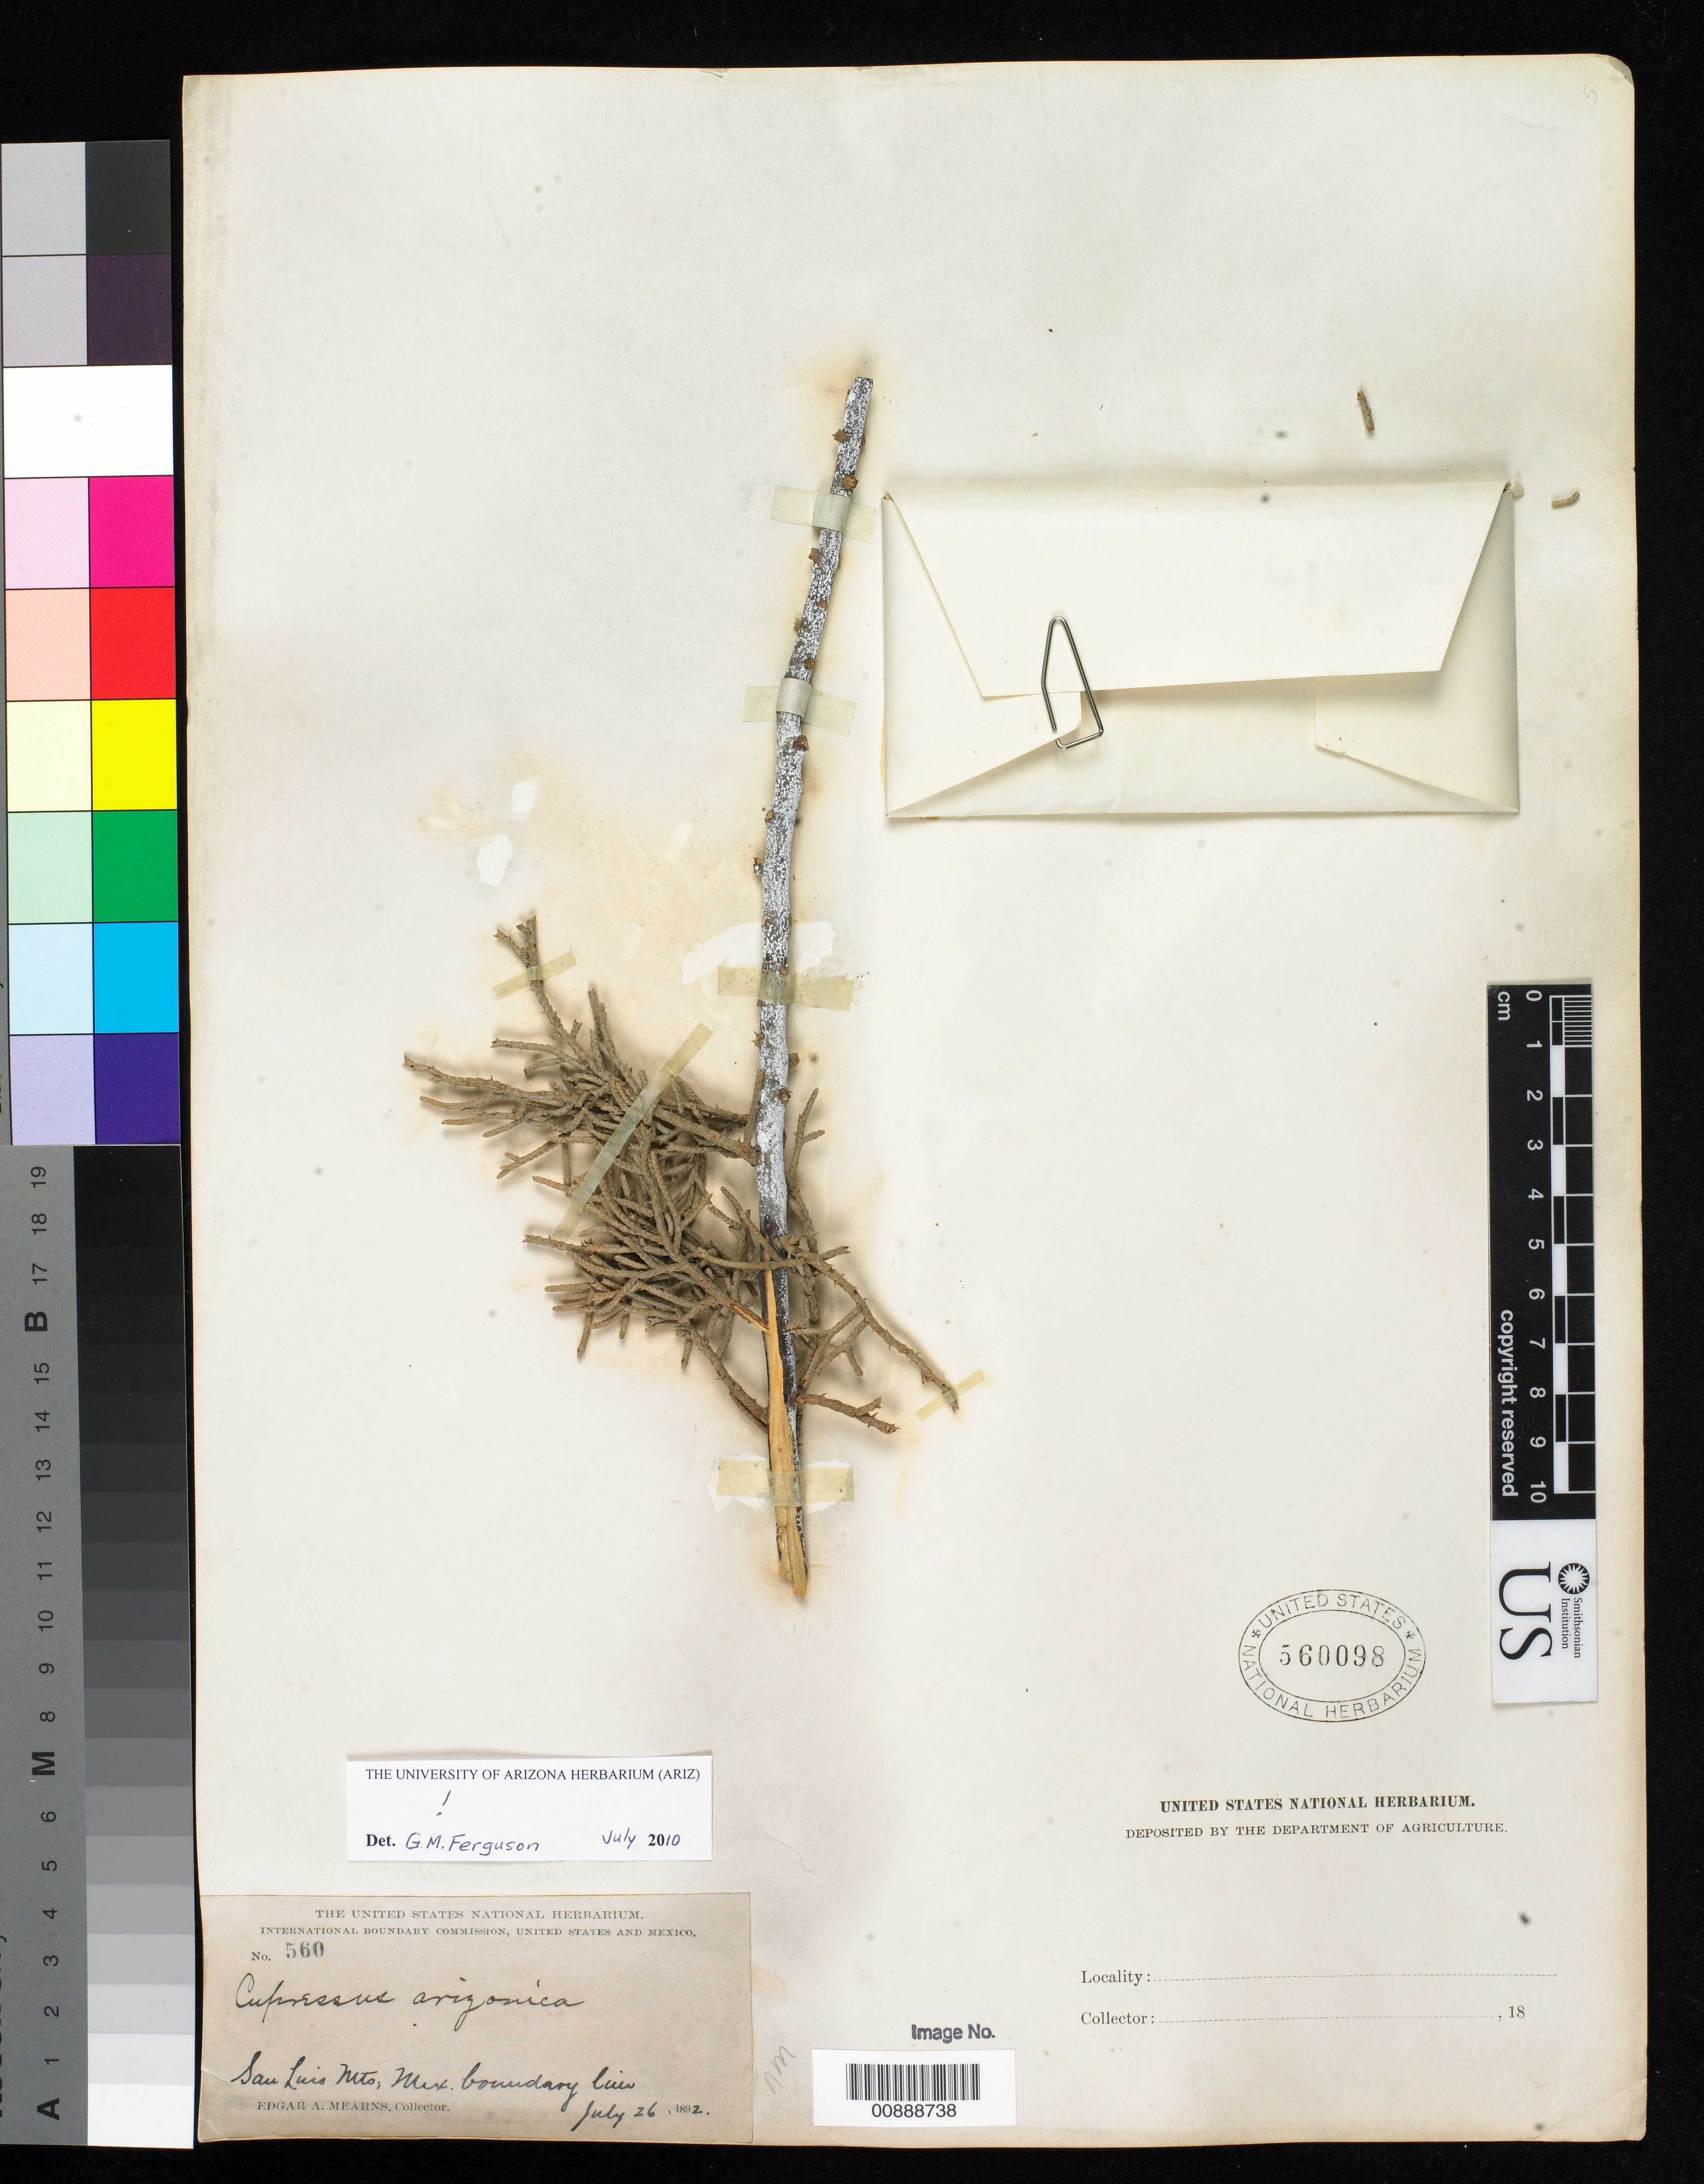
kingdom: Plantae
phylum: Tracheophyta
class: Pinopsida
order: Pinales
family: Cupressaceae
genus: Hesperocyparis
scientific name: Hesperocyparis arizonica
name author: (Greene) Bartel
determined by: (US) Smithsonian Institution - National Museum of Natural History - Department of Botany (UNITED STATES)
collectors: E. A. Mearns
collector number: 560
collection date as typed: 26 Jul 1892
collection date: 1892-07-26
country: United States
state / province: New Mexico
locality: San Luis Mts., Mexican Boundary Line.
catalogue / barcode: US 560098